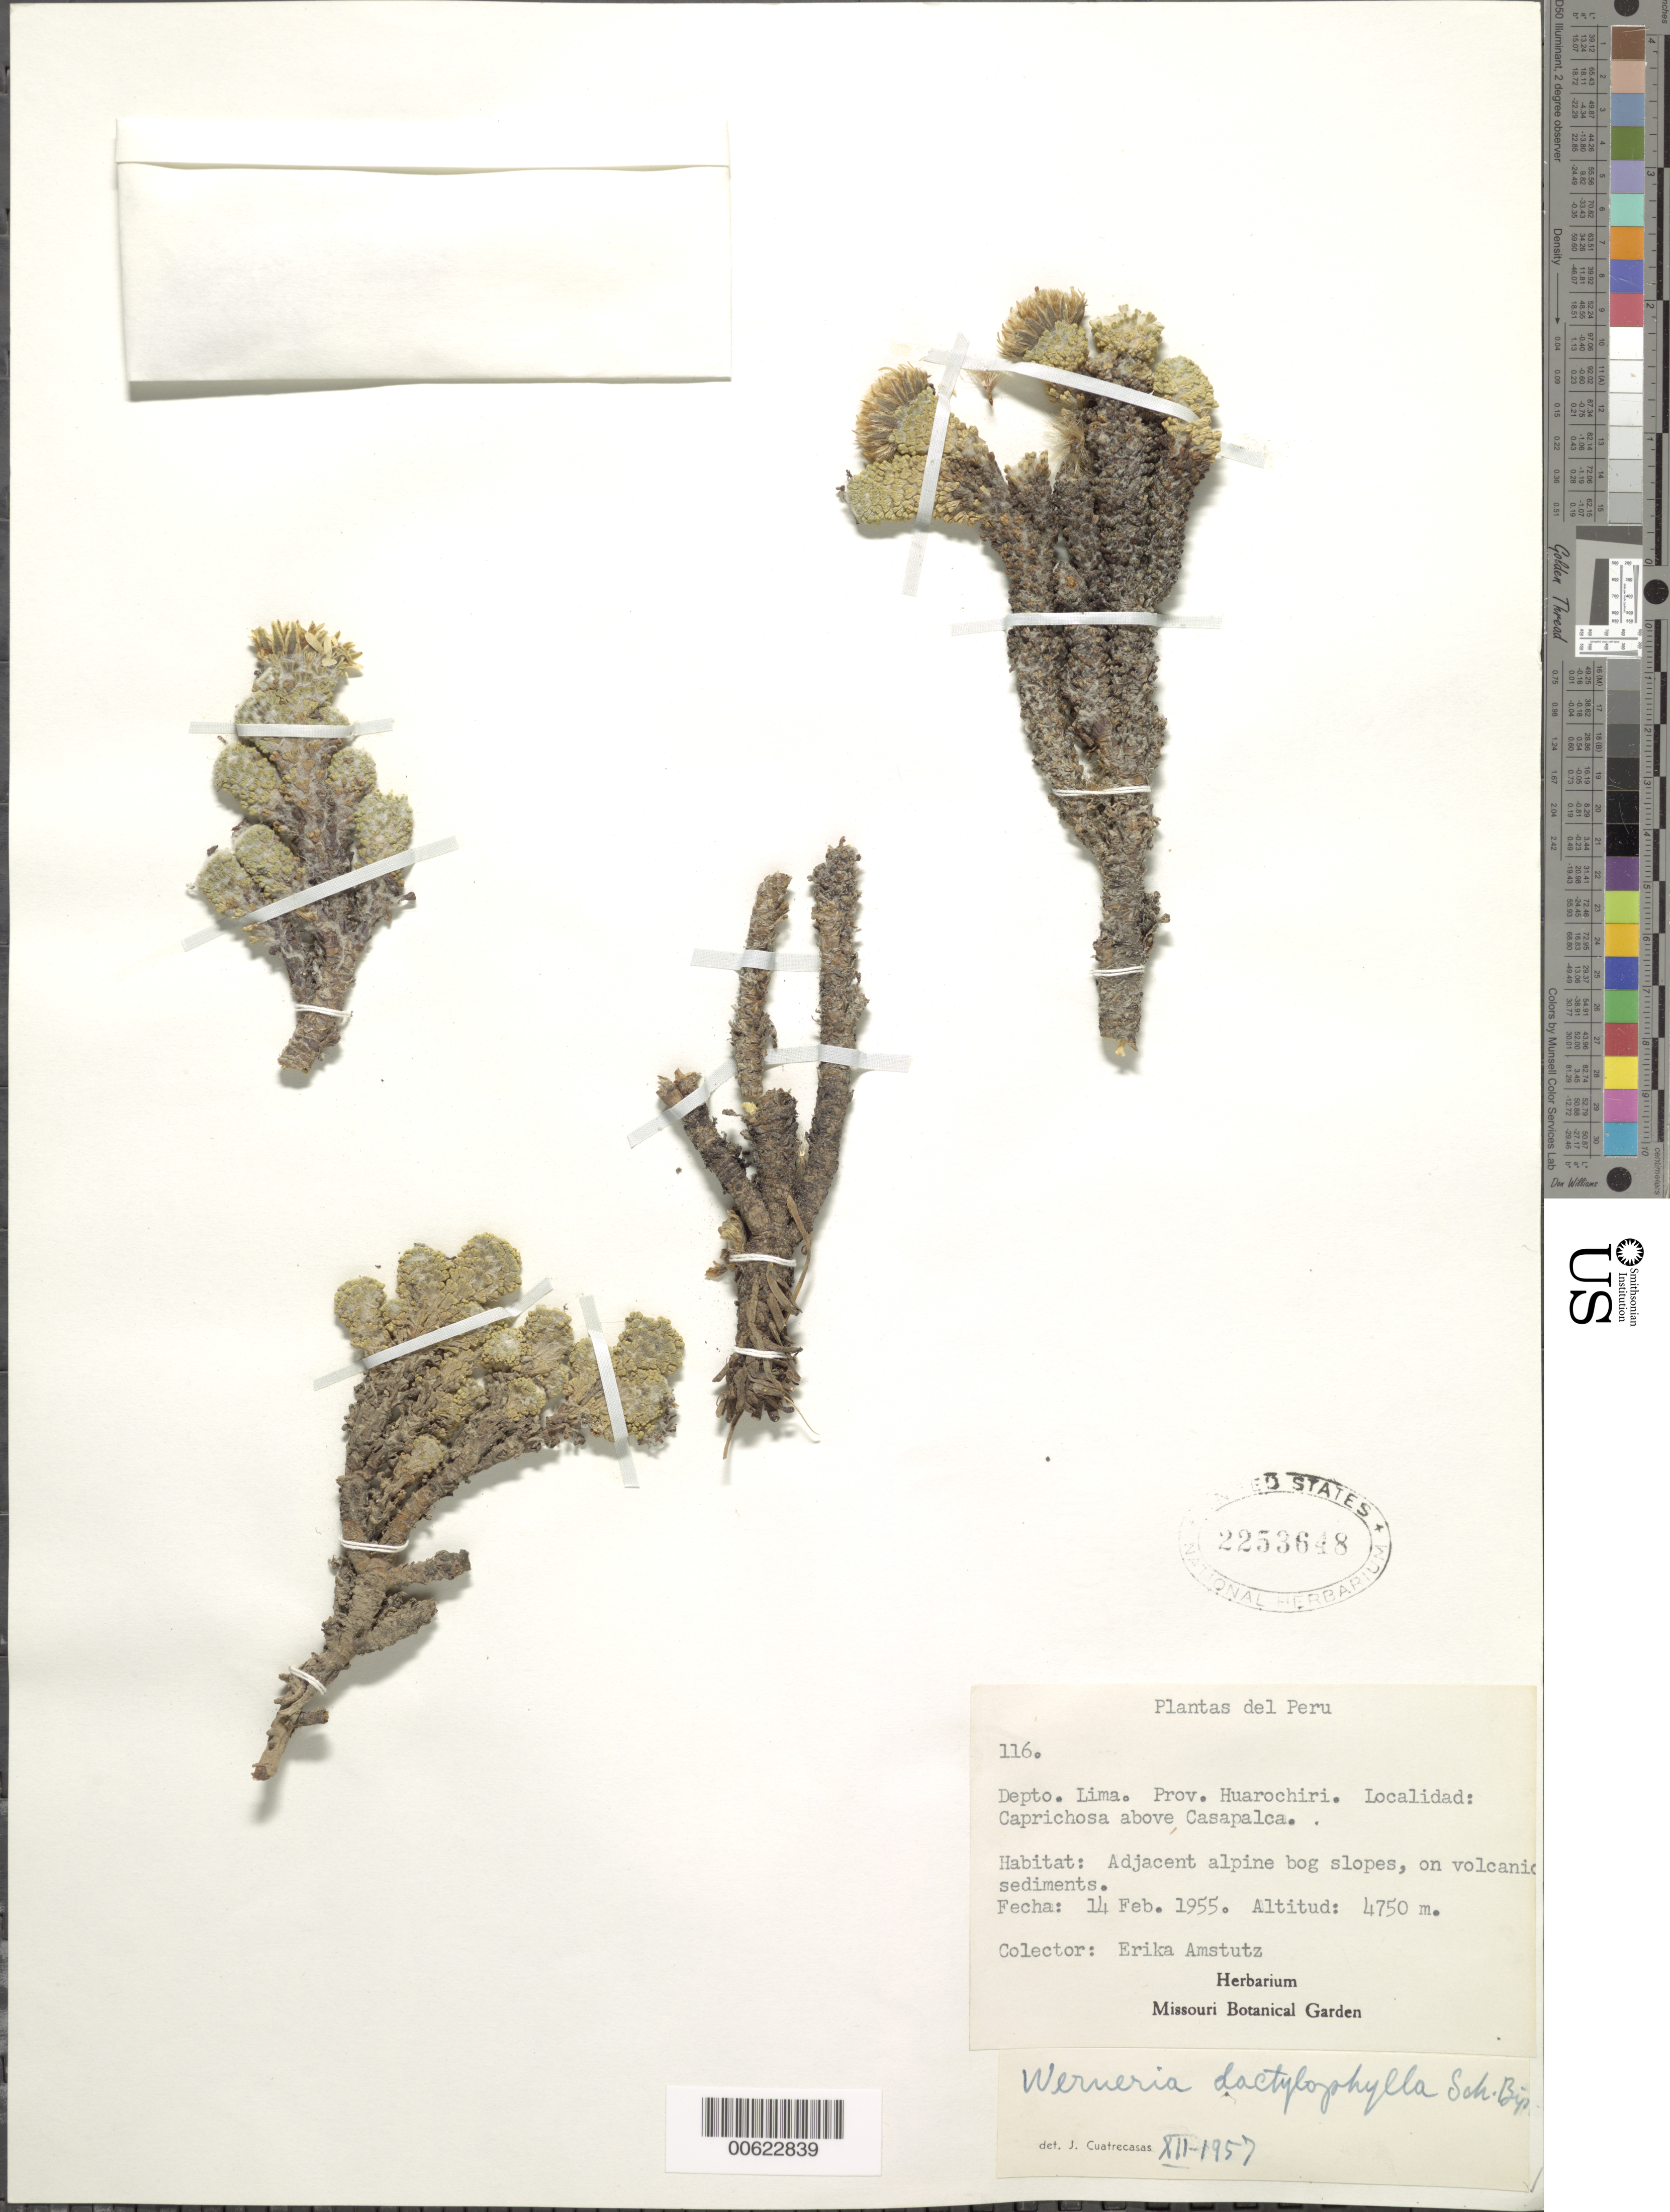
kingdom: Plantae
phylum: Tracheophyta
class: Magnoliopsida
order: Asterales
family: Asteraceae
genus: Xenophyllum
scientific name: Xenophyllum dactylophyllum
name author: (Sch. Bip.) V.A. Funk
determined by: Funk, Vicki A., (BOT), Smithsonian Institution - National Museum of Natural History (UNITED STATES)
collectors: E. Amstutz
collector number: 116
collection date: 1955-02-14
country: Peru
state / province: Lima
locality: Huarochiri, Caprichosa, above Casapalca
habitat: Adjacent alpine bog slopes on volcanic sediments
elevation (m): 4750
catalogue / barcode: US 2253648